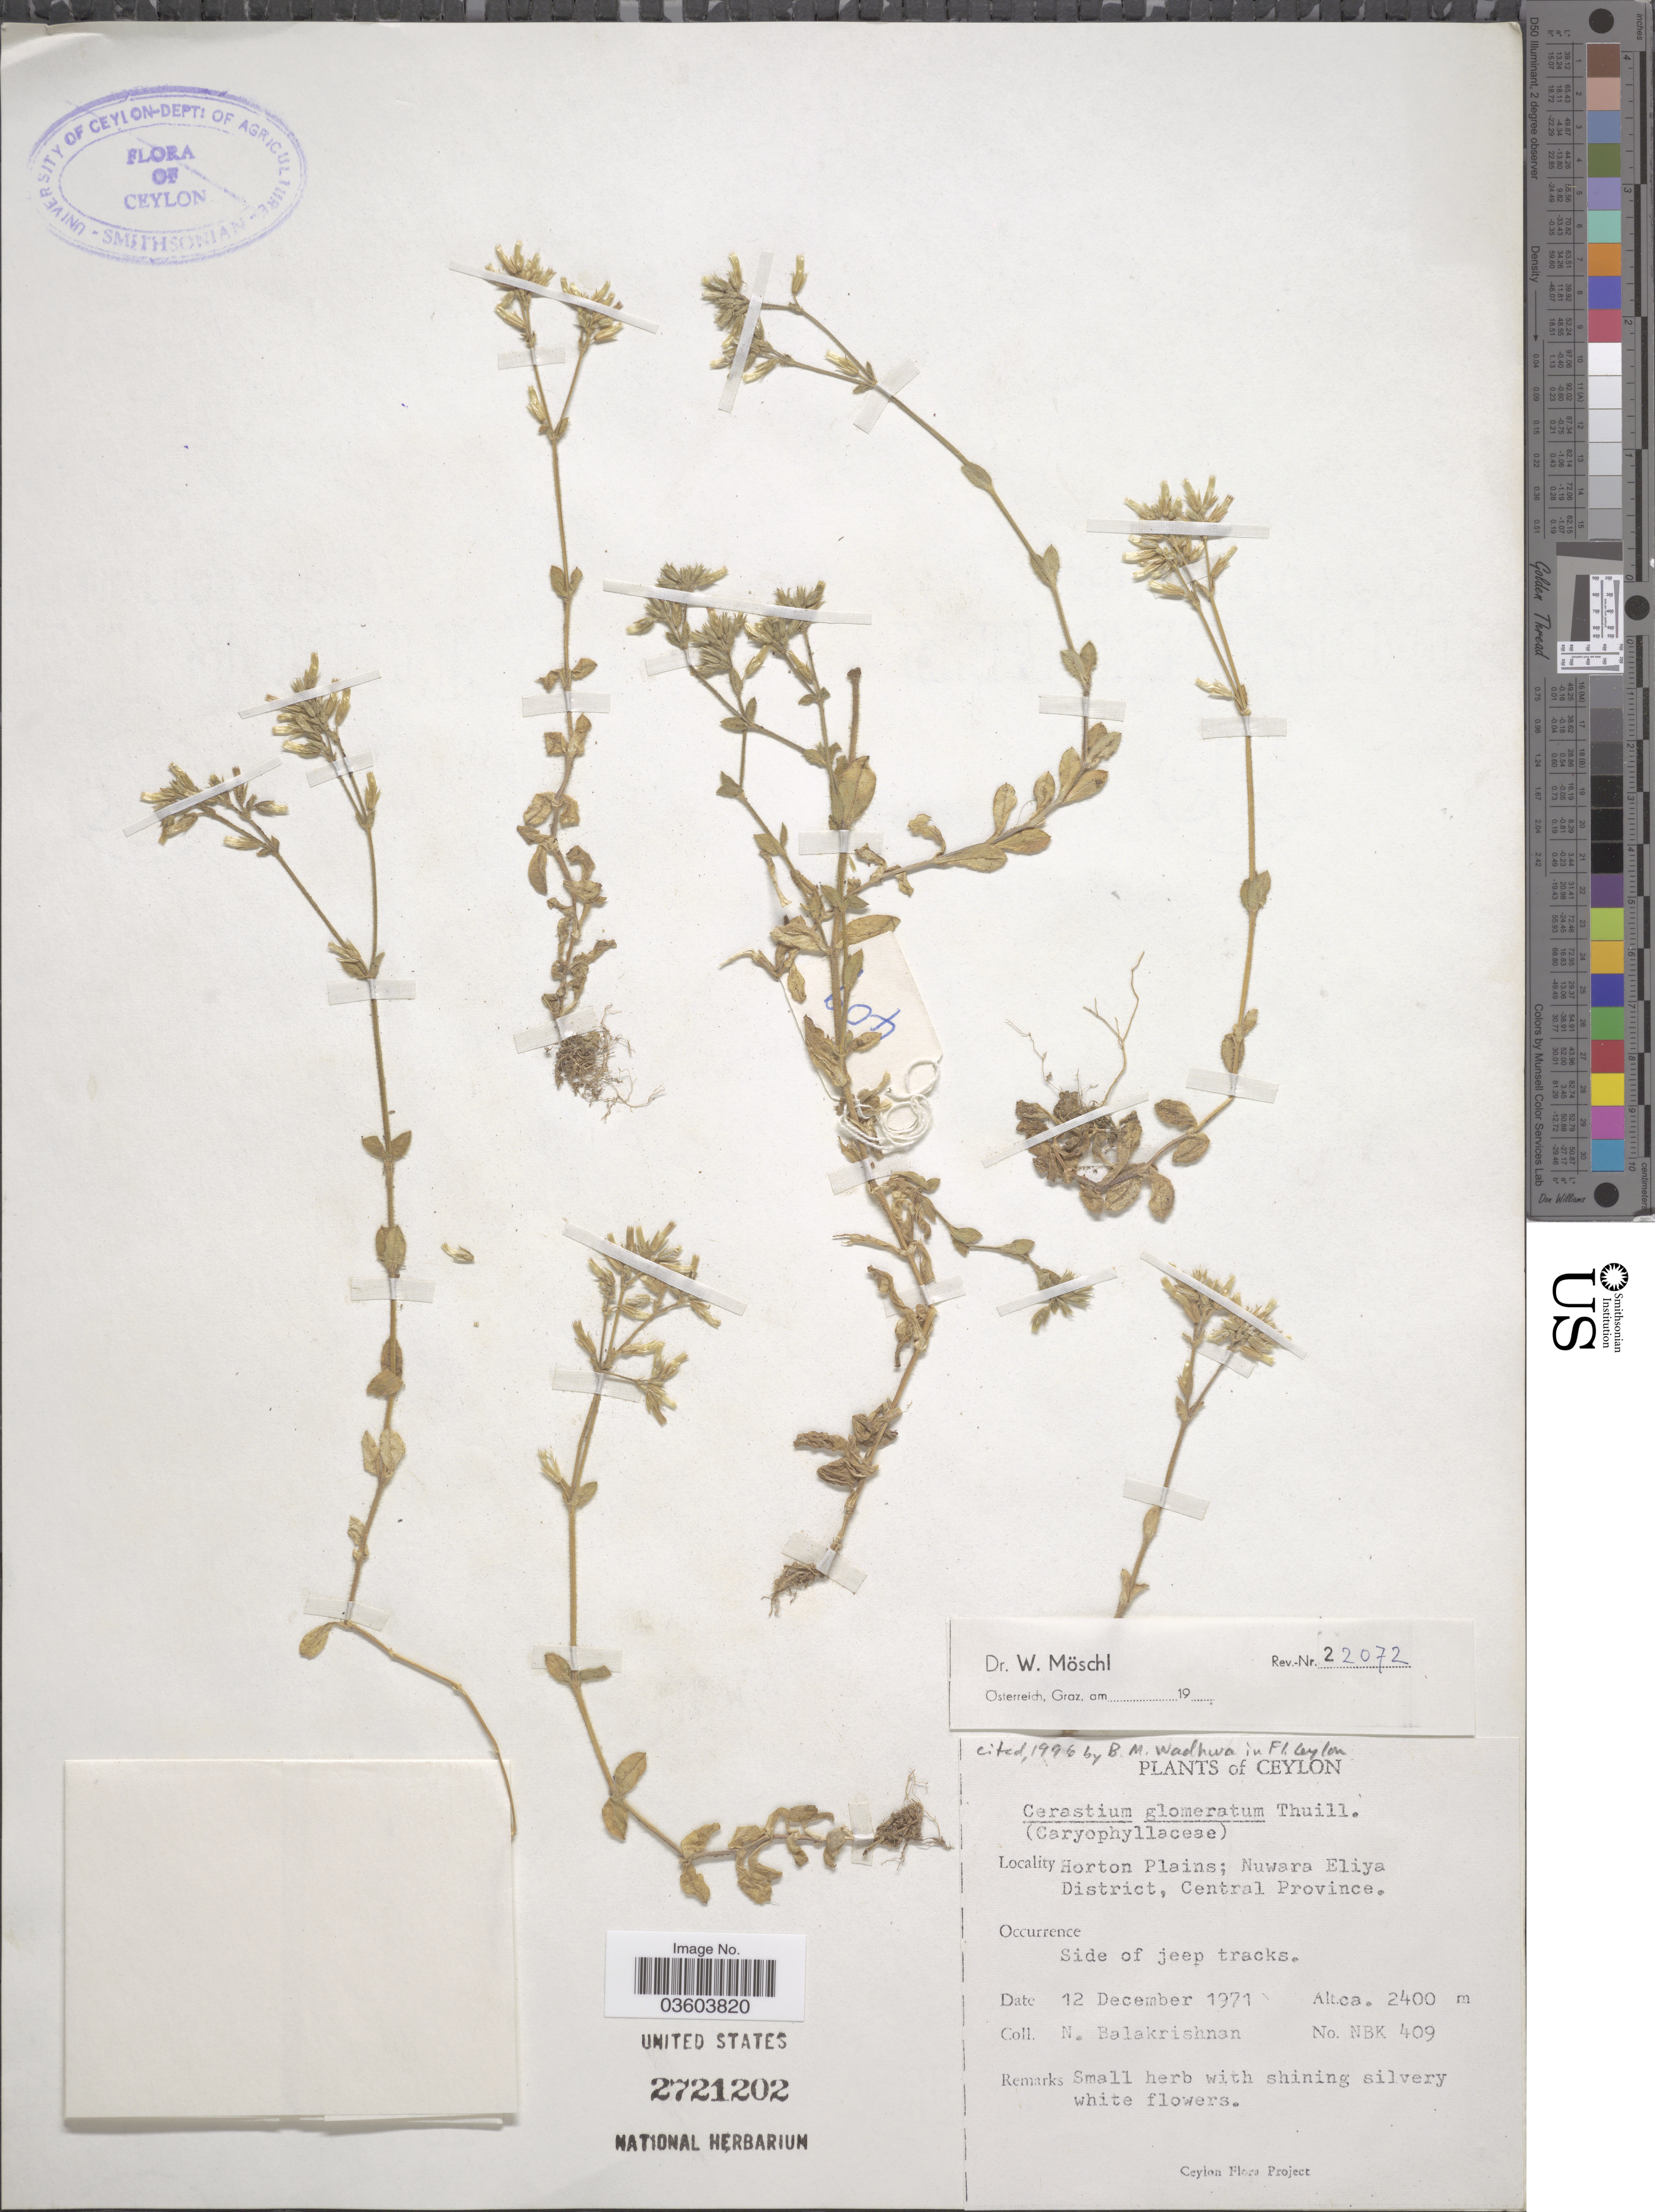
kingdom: Plantae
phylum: Tracheophyta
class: Magnoliopsida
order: Caryophyllales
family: Caryophyllaceae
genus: Cerastium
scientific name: Cerastium glomeratum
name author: Thuill.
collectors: N. Balakrishnan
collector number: NBK409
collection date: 1971-12-12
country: Sri Lanka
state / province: Central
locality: Ceylon. Horton Plains; Nuwara Eliya District.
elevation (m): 2400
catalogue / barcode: US 2721202